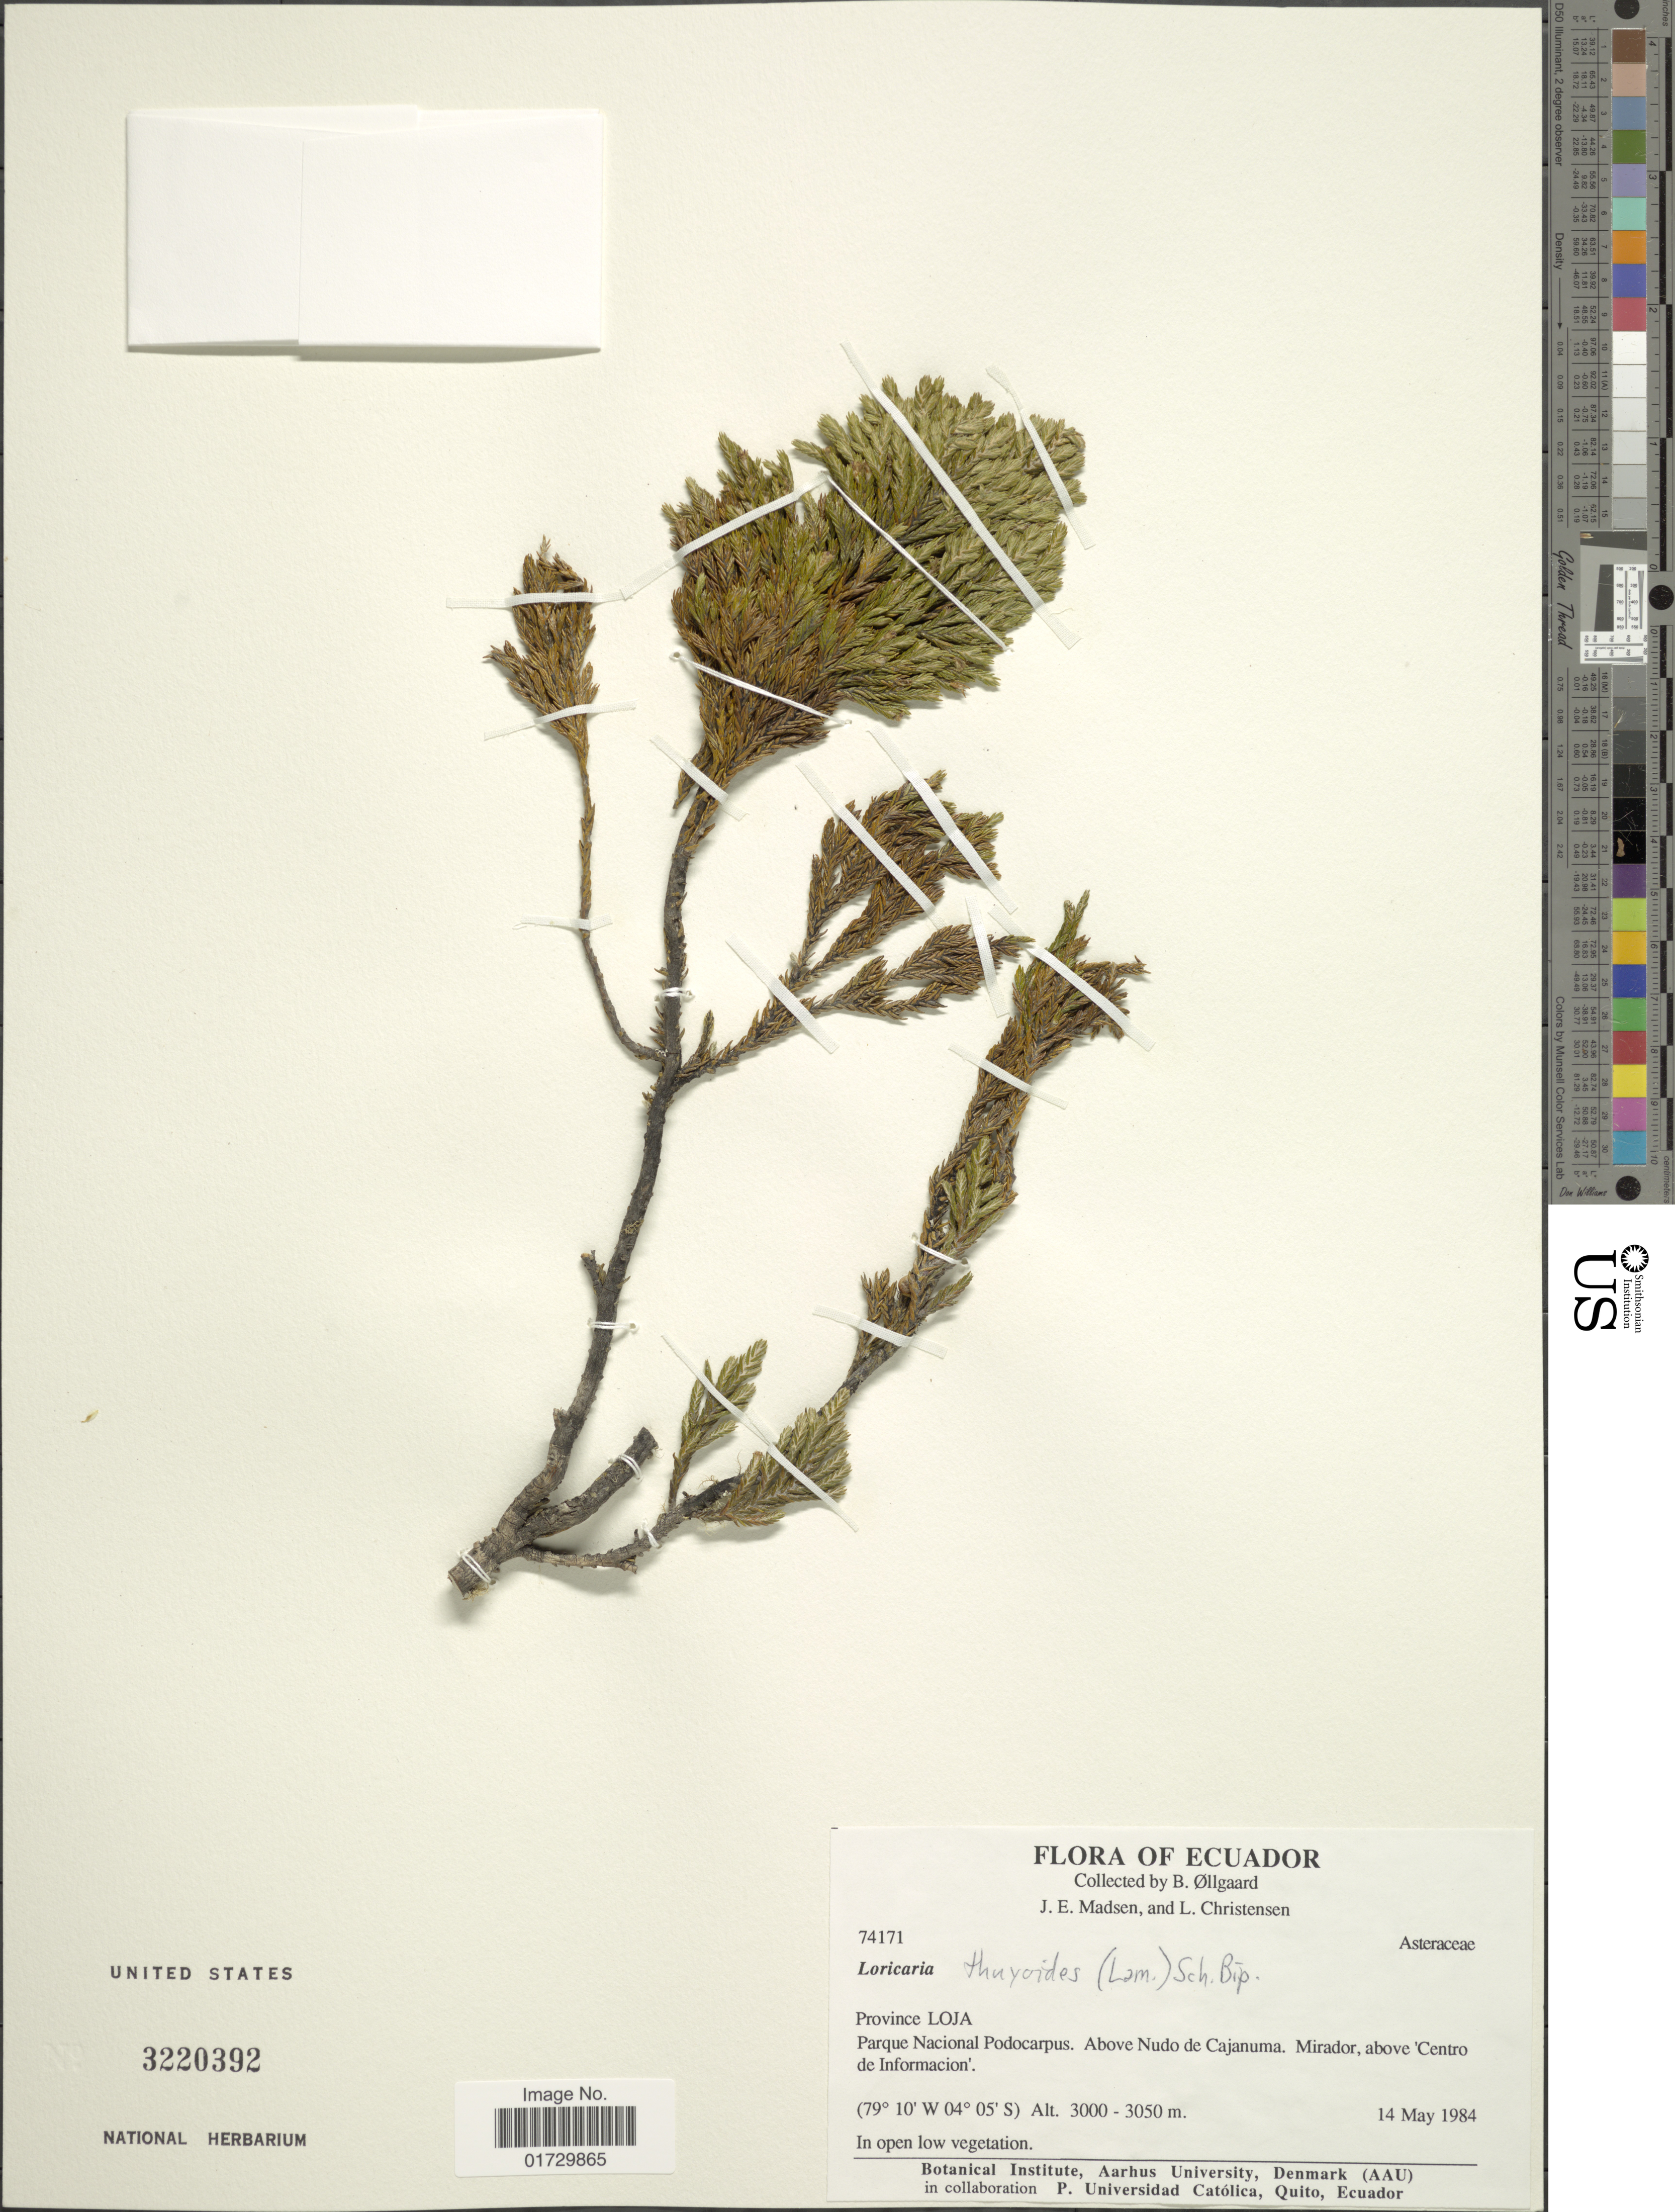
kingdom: Plantae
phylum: Tracheophyta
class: Magnoliopsida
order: Asterales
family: Asteraceae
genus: Loricaria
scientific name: Loricaria thuyoides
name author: (Lam.) Sch. Bip.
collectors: B. Øllgaard, J. E. Madsen & L. Christensen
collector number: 74171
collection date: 1984-05-14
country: Ecuador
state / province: Loja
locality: Parque Nacional Podocarpus. Above Nudo de Cajanuma. Mirador, above Centro de Informacion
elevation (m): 3000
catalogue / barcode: US 3220392